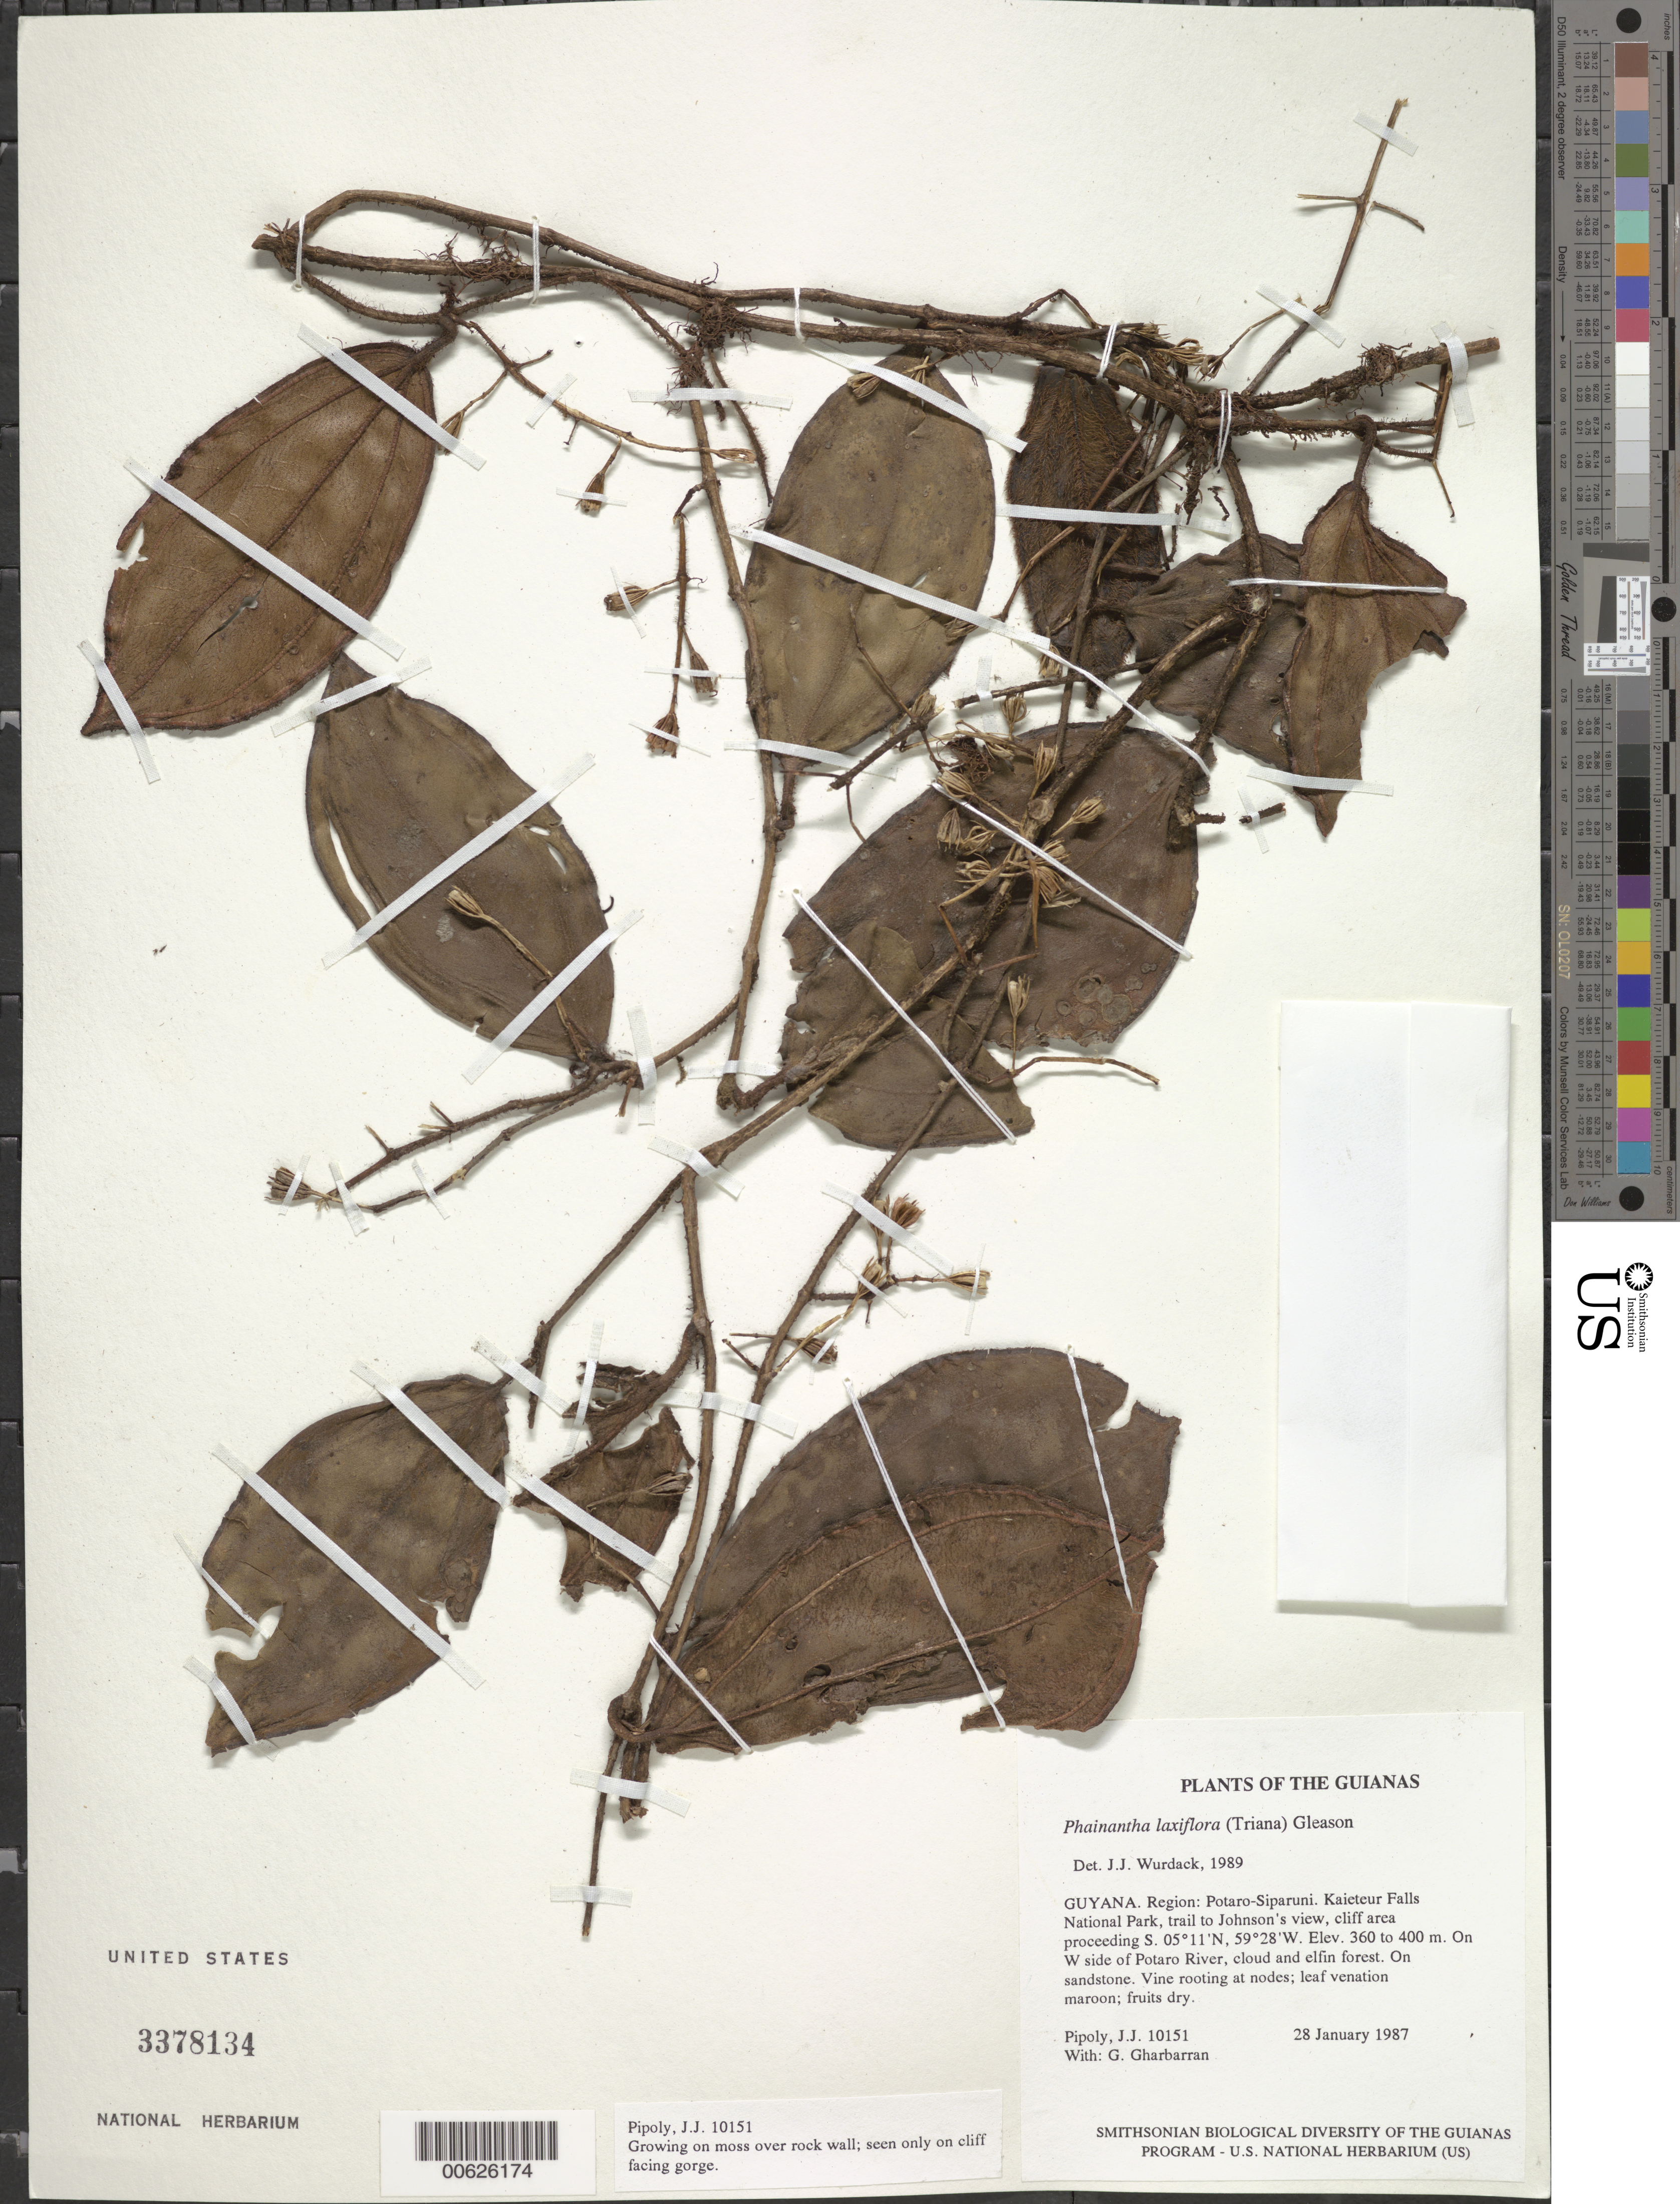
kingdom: Plantae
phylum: Tracheophyta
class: Magnoliopsida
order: Myrtales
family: Melastomataceae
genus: Phainantha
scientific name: Phainantha laxiflora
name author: (Triana) Gleason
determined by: Wurdack, John J., (US), US (UNITED STATES)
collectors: J. J. Pipoly & G. Gharbarran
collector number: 10151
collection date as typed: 28 January 1987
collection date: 1987-01-28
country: Guyana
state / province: Potaro-Siparuni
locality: Kaieteur Falls National Park, trail to Johnson's view, cliff area proceeding S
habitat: On W side of Potaro River, cloud and elfin forest. On sandstone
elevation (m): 360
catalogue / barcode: US 3378134